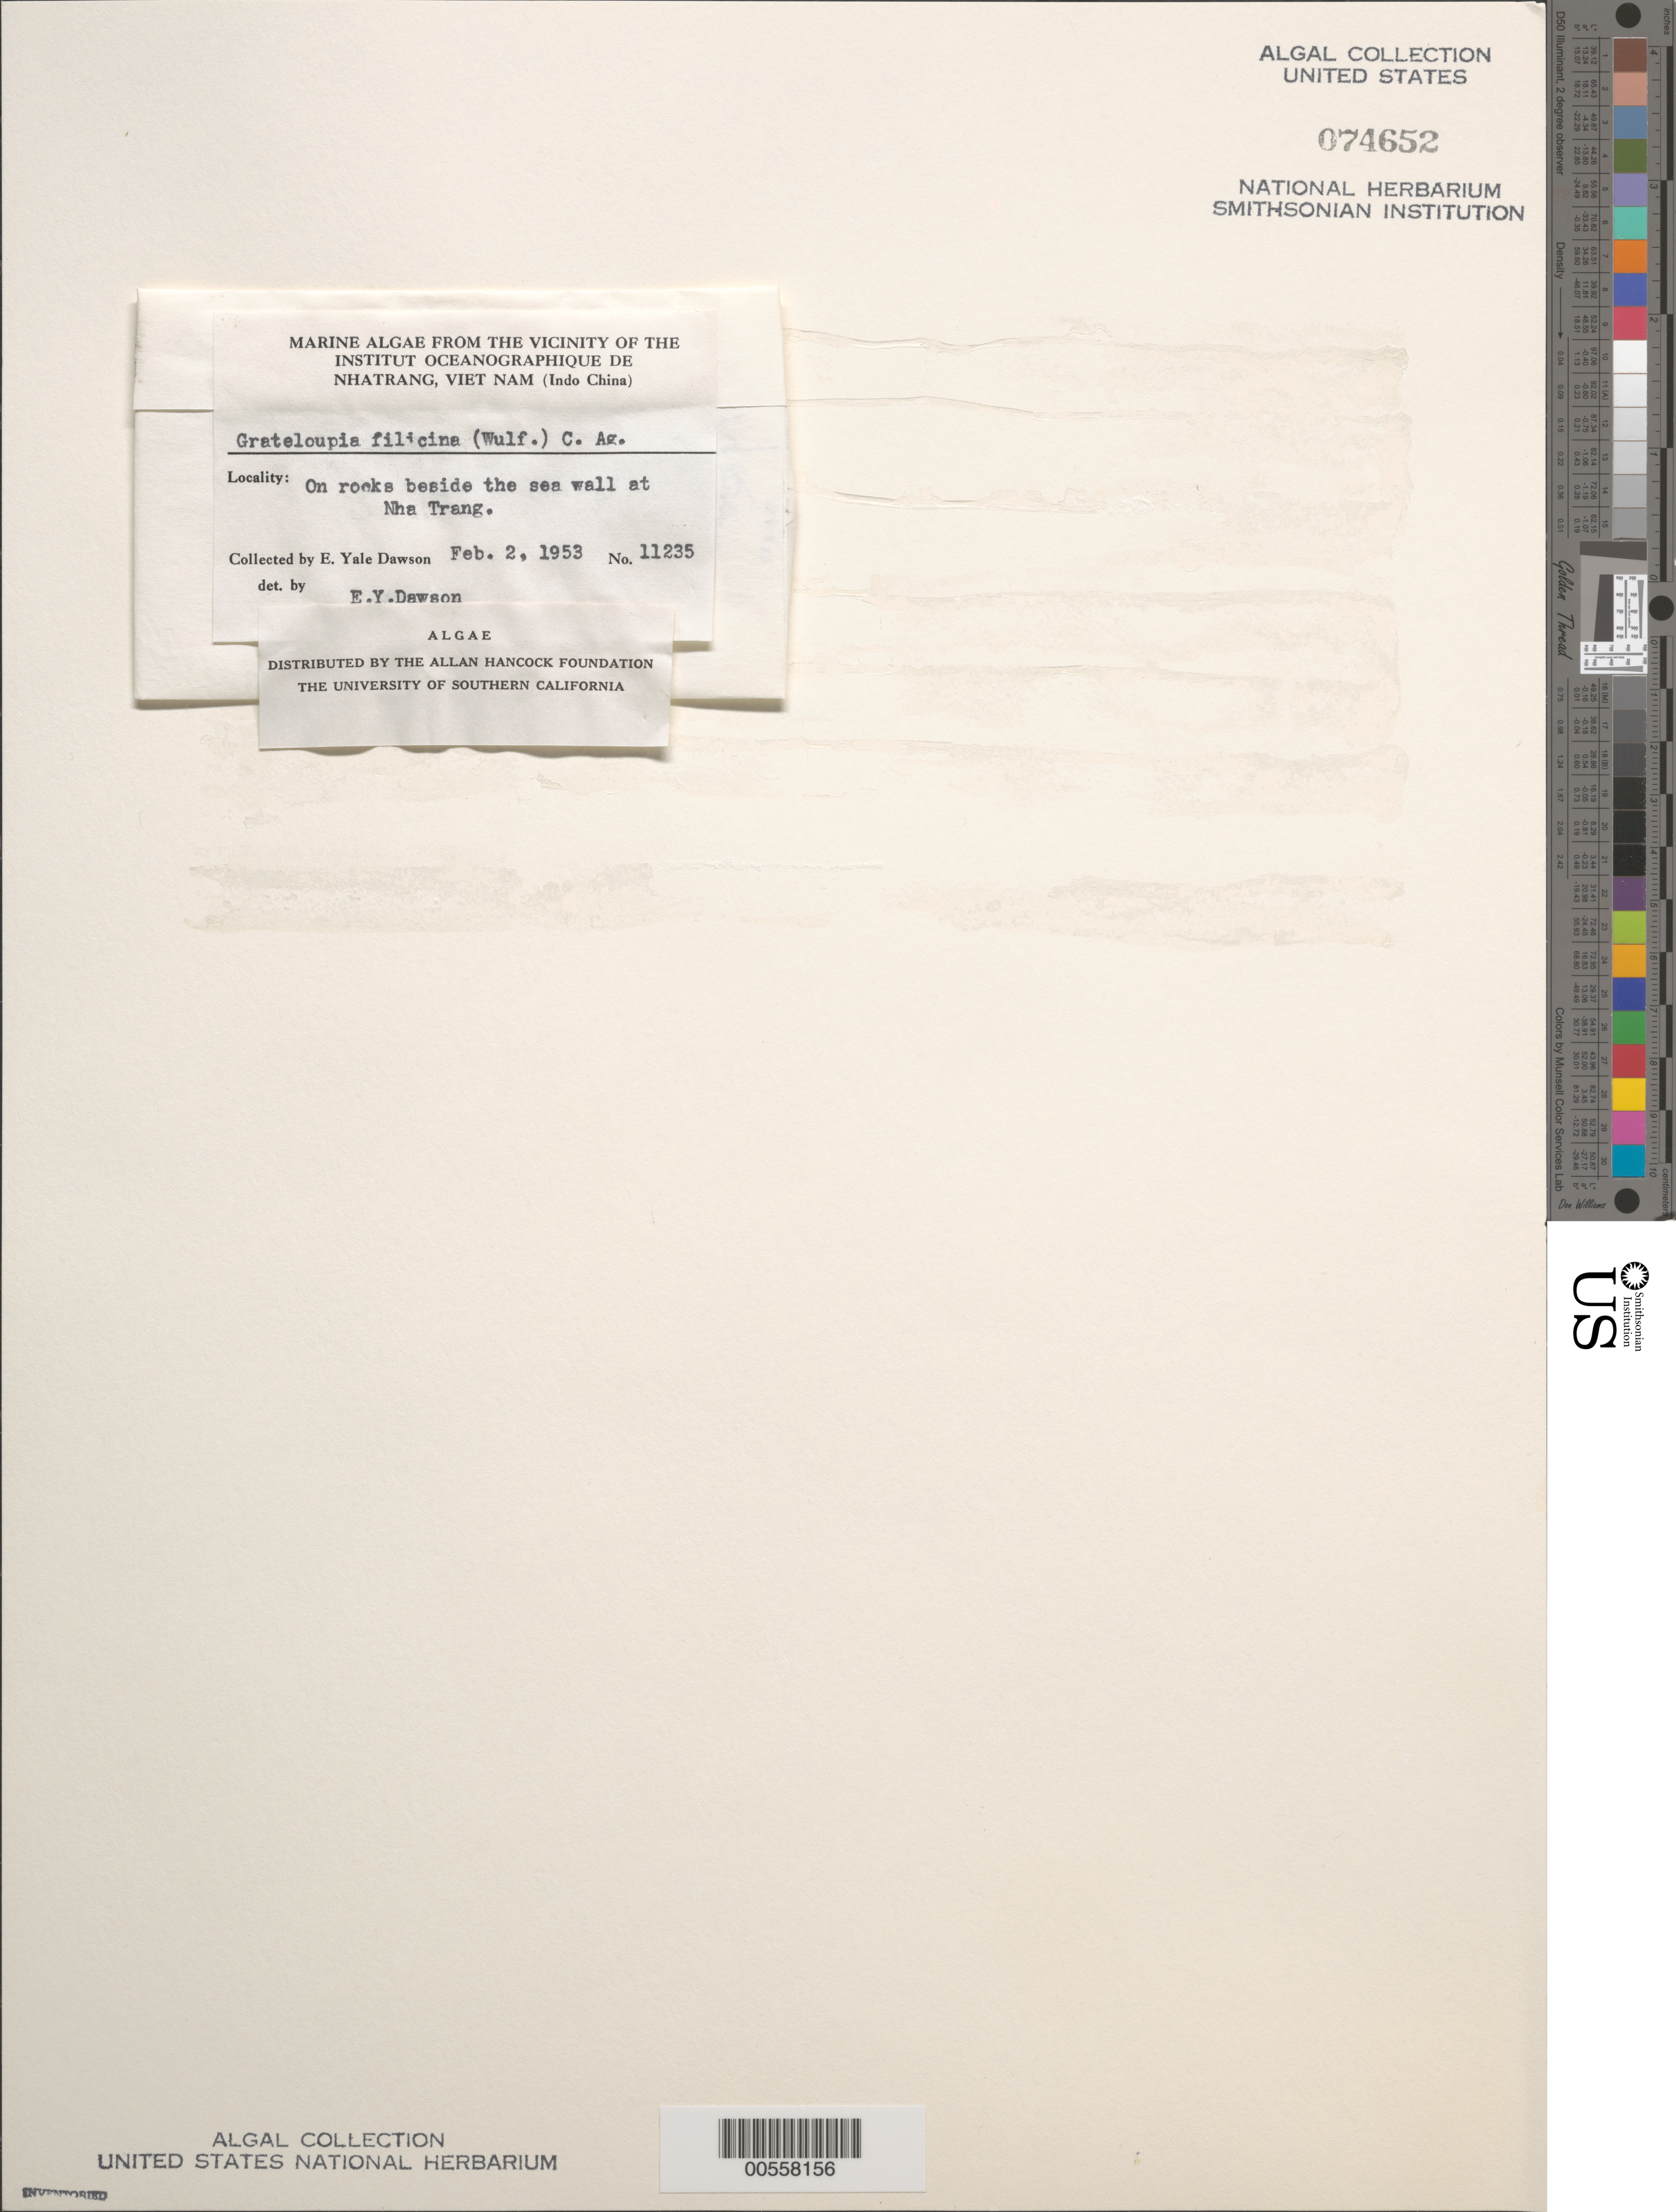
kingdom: Plantae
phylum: Rhodophyta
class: Florideophyceae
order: Halymeniales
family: Halymeniaceae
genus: Grateloupia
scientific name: Grateloupia filicina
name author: (J.V.Lamouroux) C. Agardh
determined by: Dawson, E. Y.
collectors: E. Y. Dawson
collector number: EYD 11235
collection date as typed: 02 Feb 1953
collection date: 1953-02-02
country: Vietnam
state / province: Phu Khanh Province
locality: Nhatrang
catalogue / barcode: US 74652